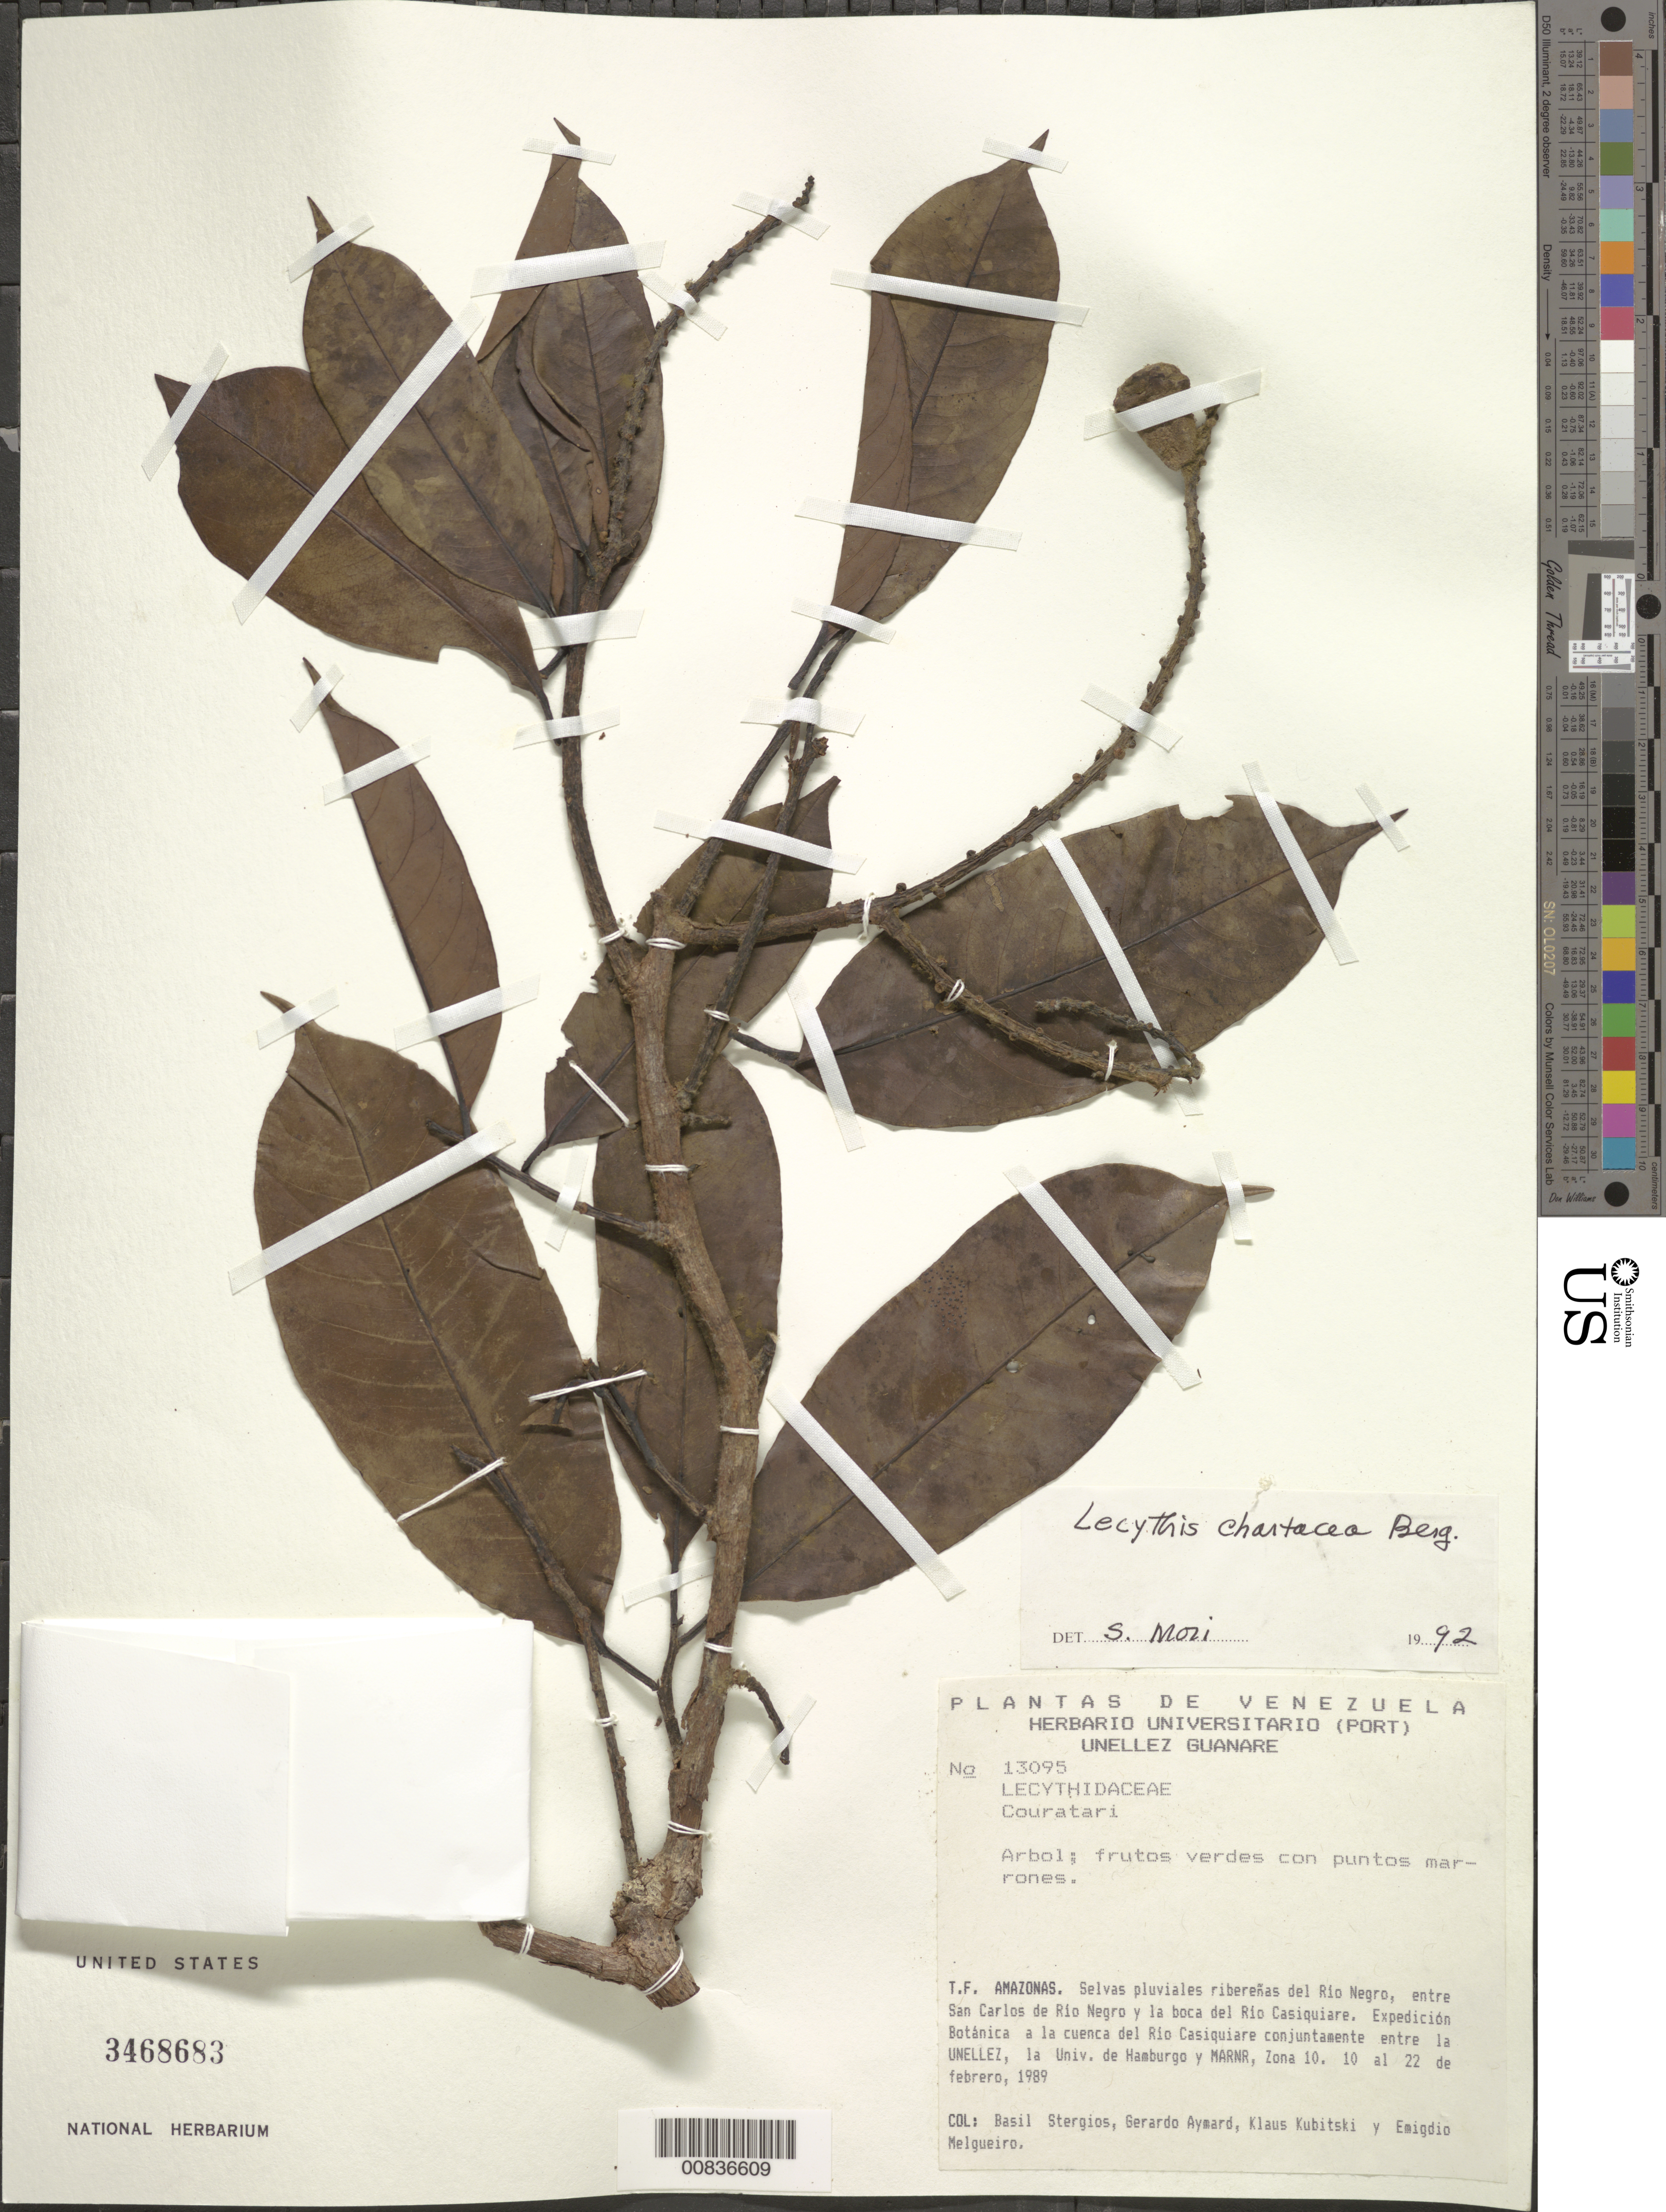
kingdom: Plantae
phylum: Tracheophyta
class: Magnoliopsida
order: Ericales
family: Lecythidaceae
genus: Lecythis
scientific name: Lecythis chartacea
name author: O. Berg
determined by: Mori, Scott A.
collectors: B. G. Stergios, K. Kubitzki, G. A. Aymard & E. Melgueiro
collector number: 13095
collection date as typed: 10-Feb-89 to 22-Feb-89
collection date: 1989-02-10/1989-02-22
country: Venezuela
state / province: Amazonas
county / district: Río Negro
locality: Río Negro, entre San Carlos de río Negro y la boca del río Casiquiare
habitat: Selvas pluviales riberenas del río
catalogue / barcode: US 3468683